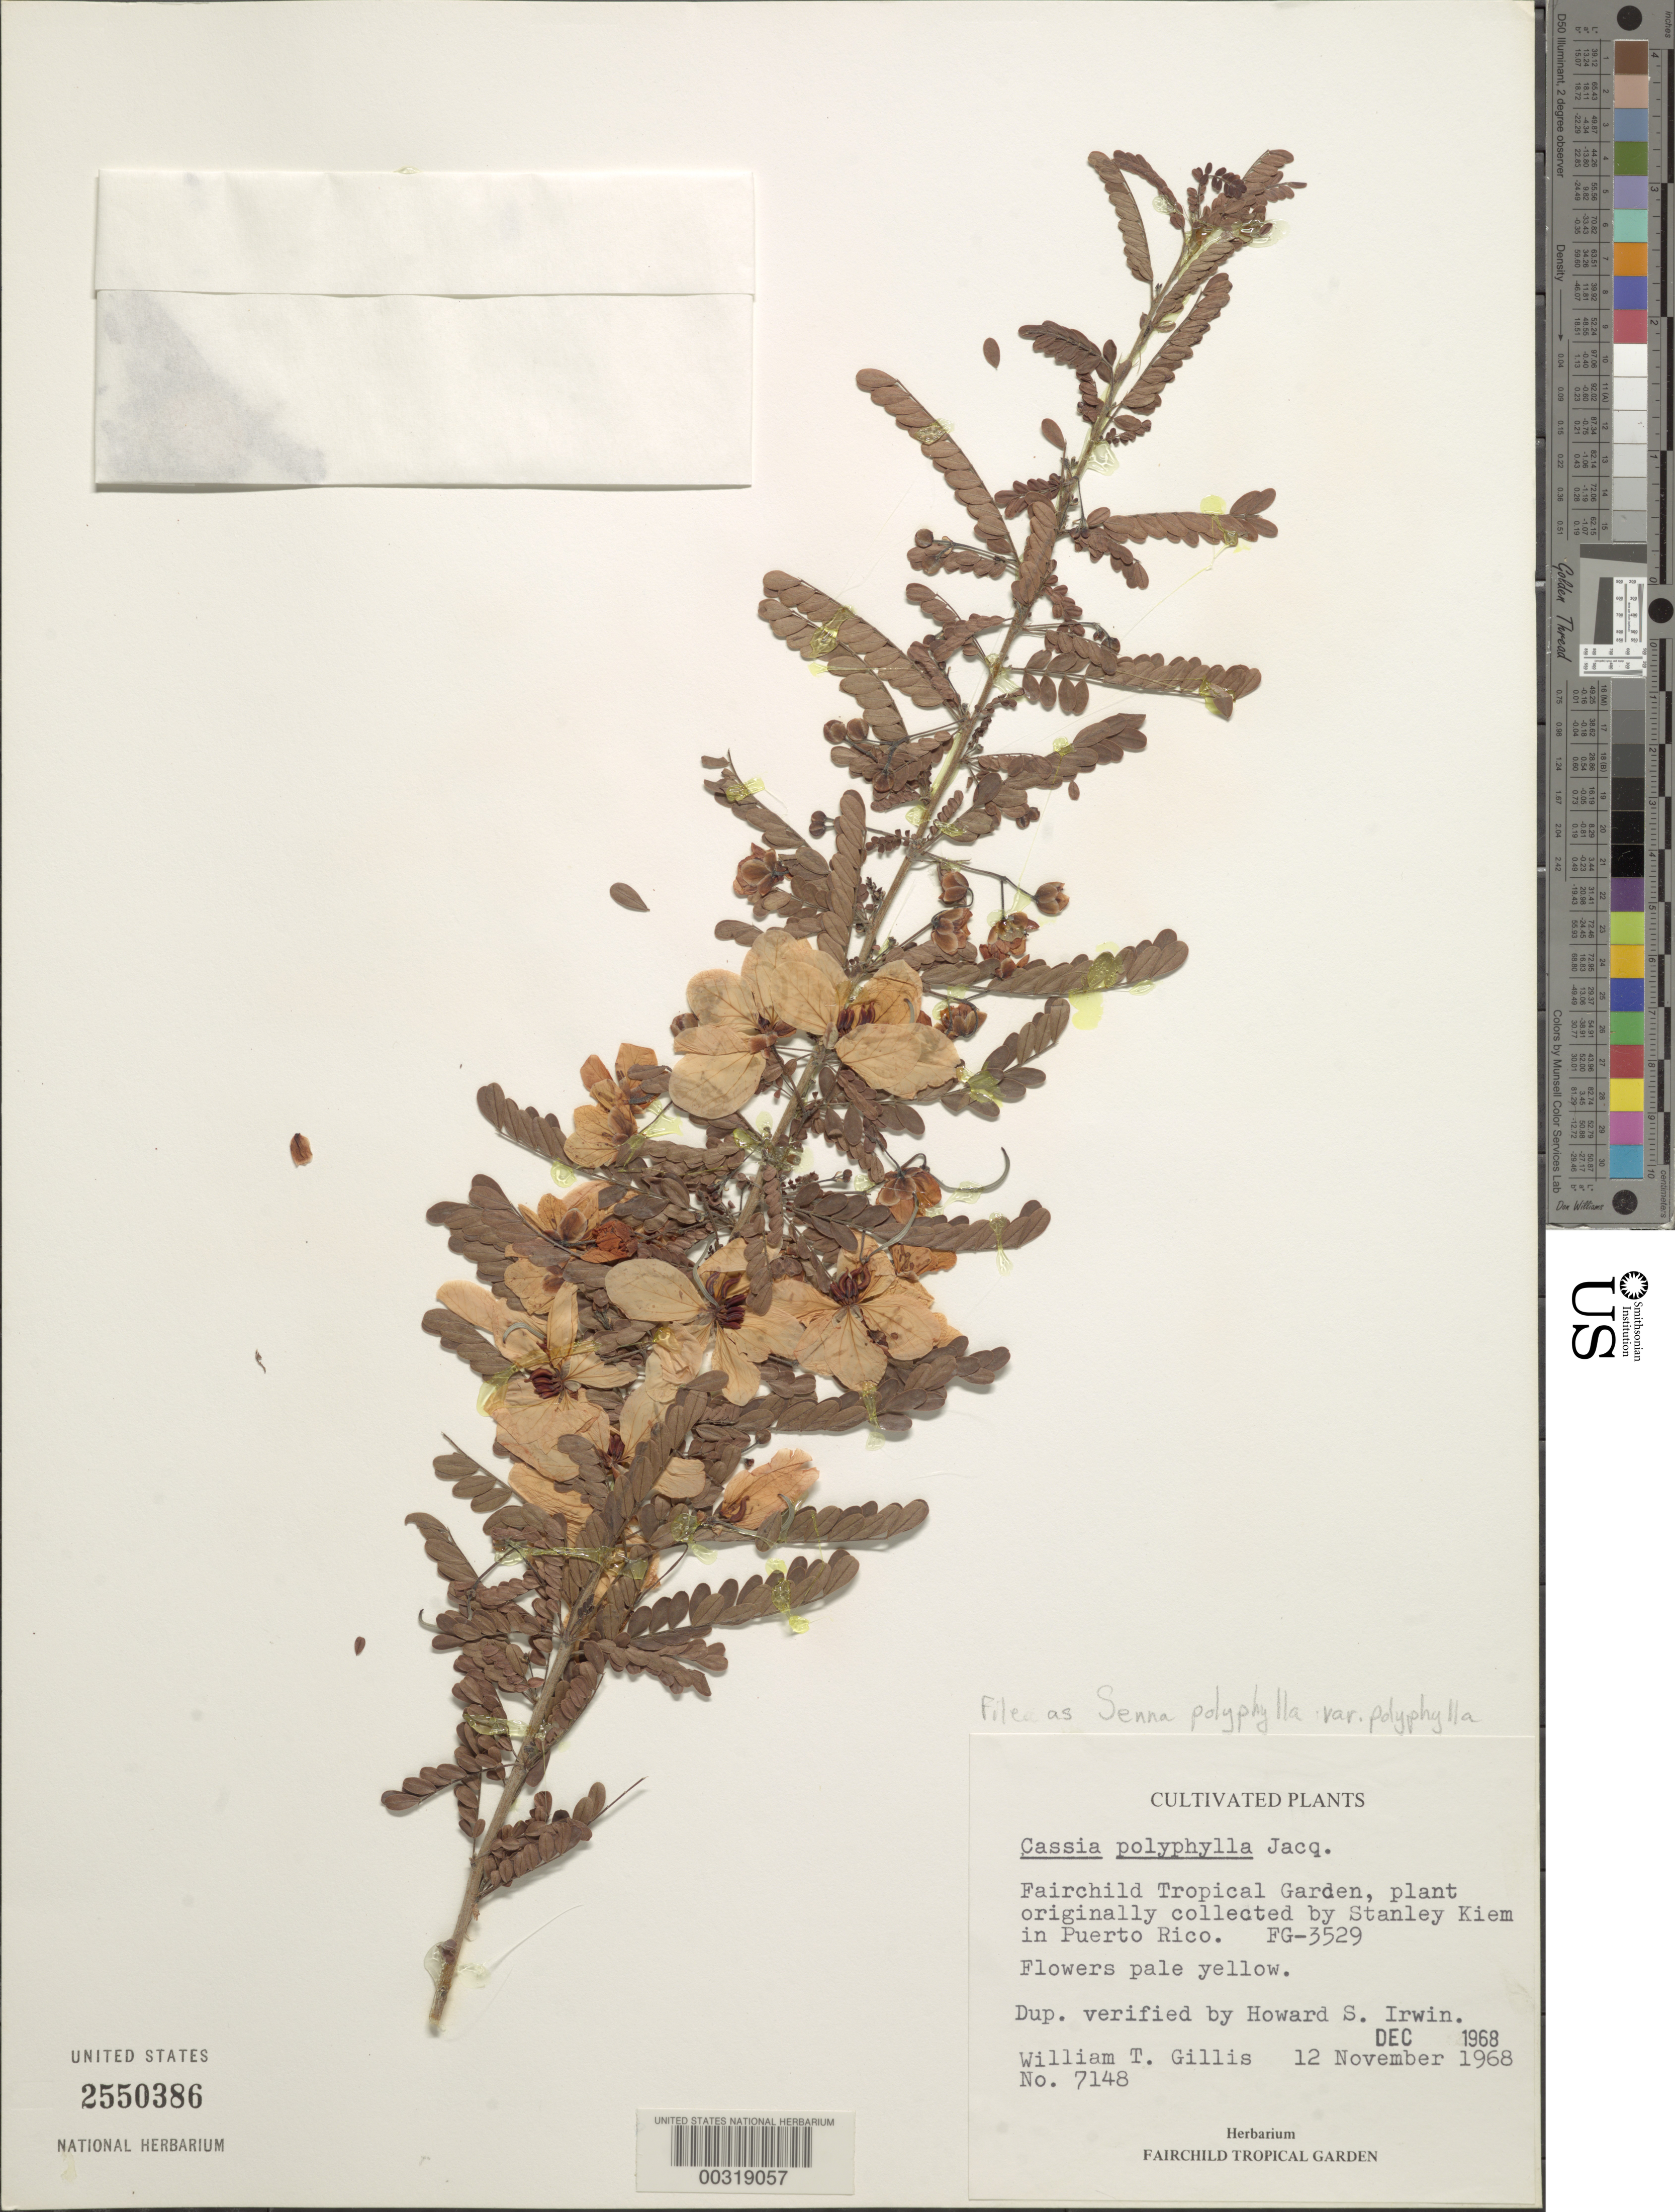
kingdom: Plantae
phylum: Tracheophyta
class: Magnoliopsida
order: Fabales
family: Fabaceae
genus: Senna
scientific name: Senna polyphylla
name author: (Jacq.) H.S. Irwin & Barneby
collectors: S. Kiem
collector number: Fg-3529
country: United States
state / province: Florida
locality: Southern Florida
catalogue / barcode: US 2550386